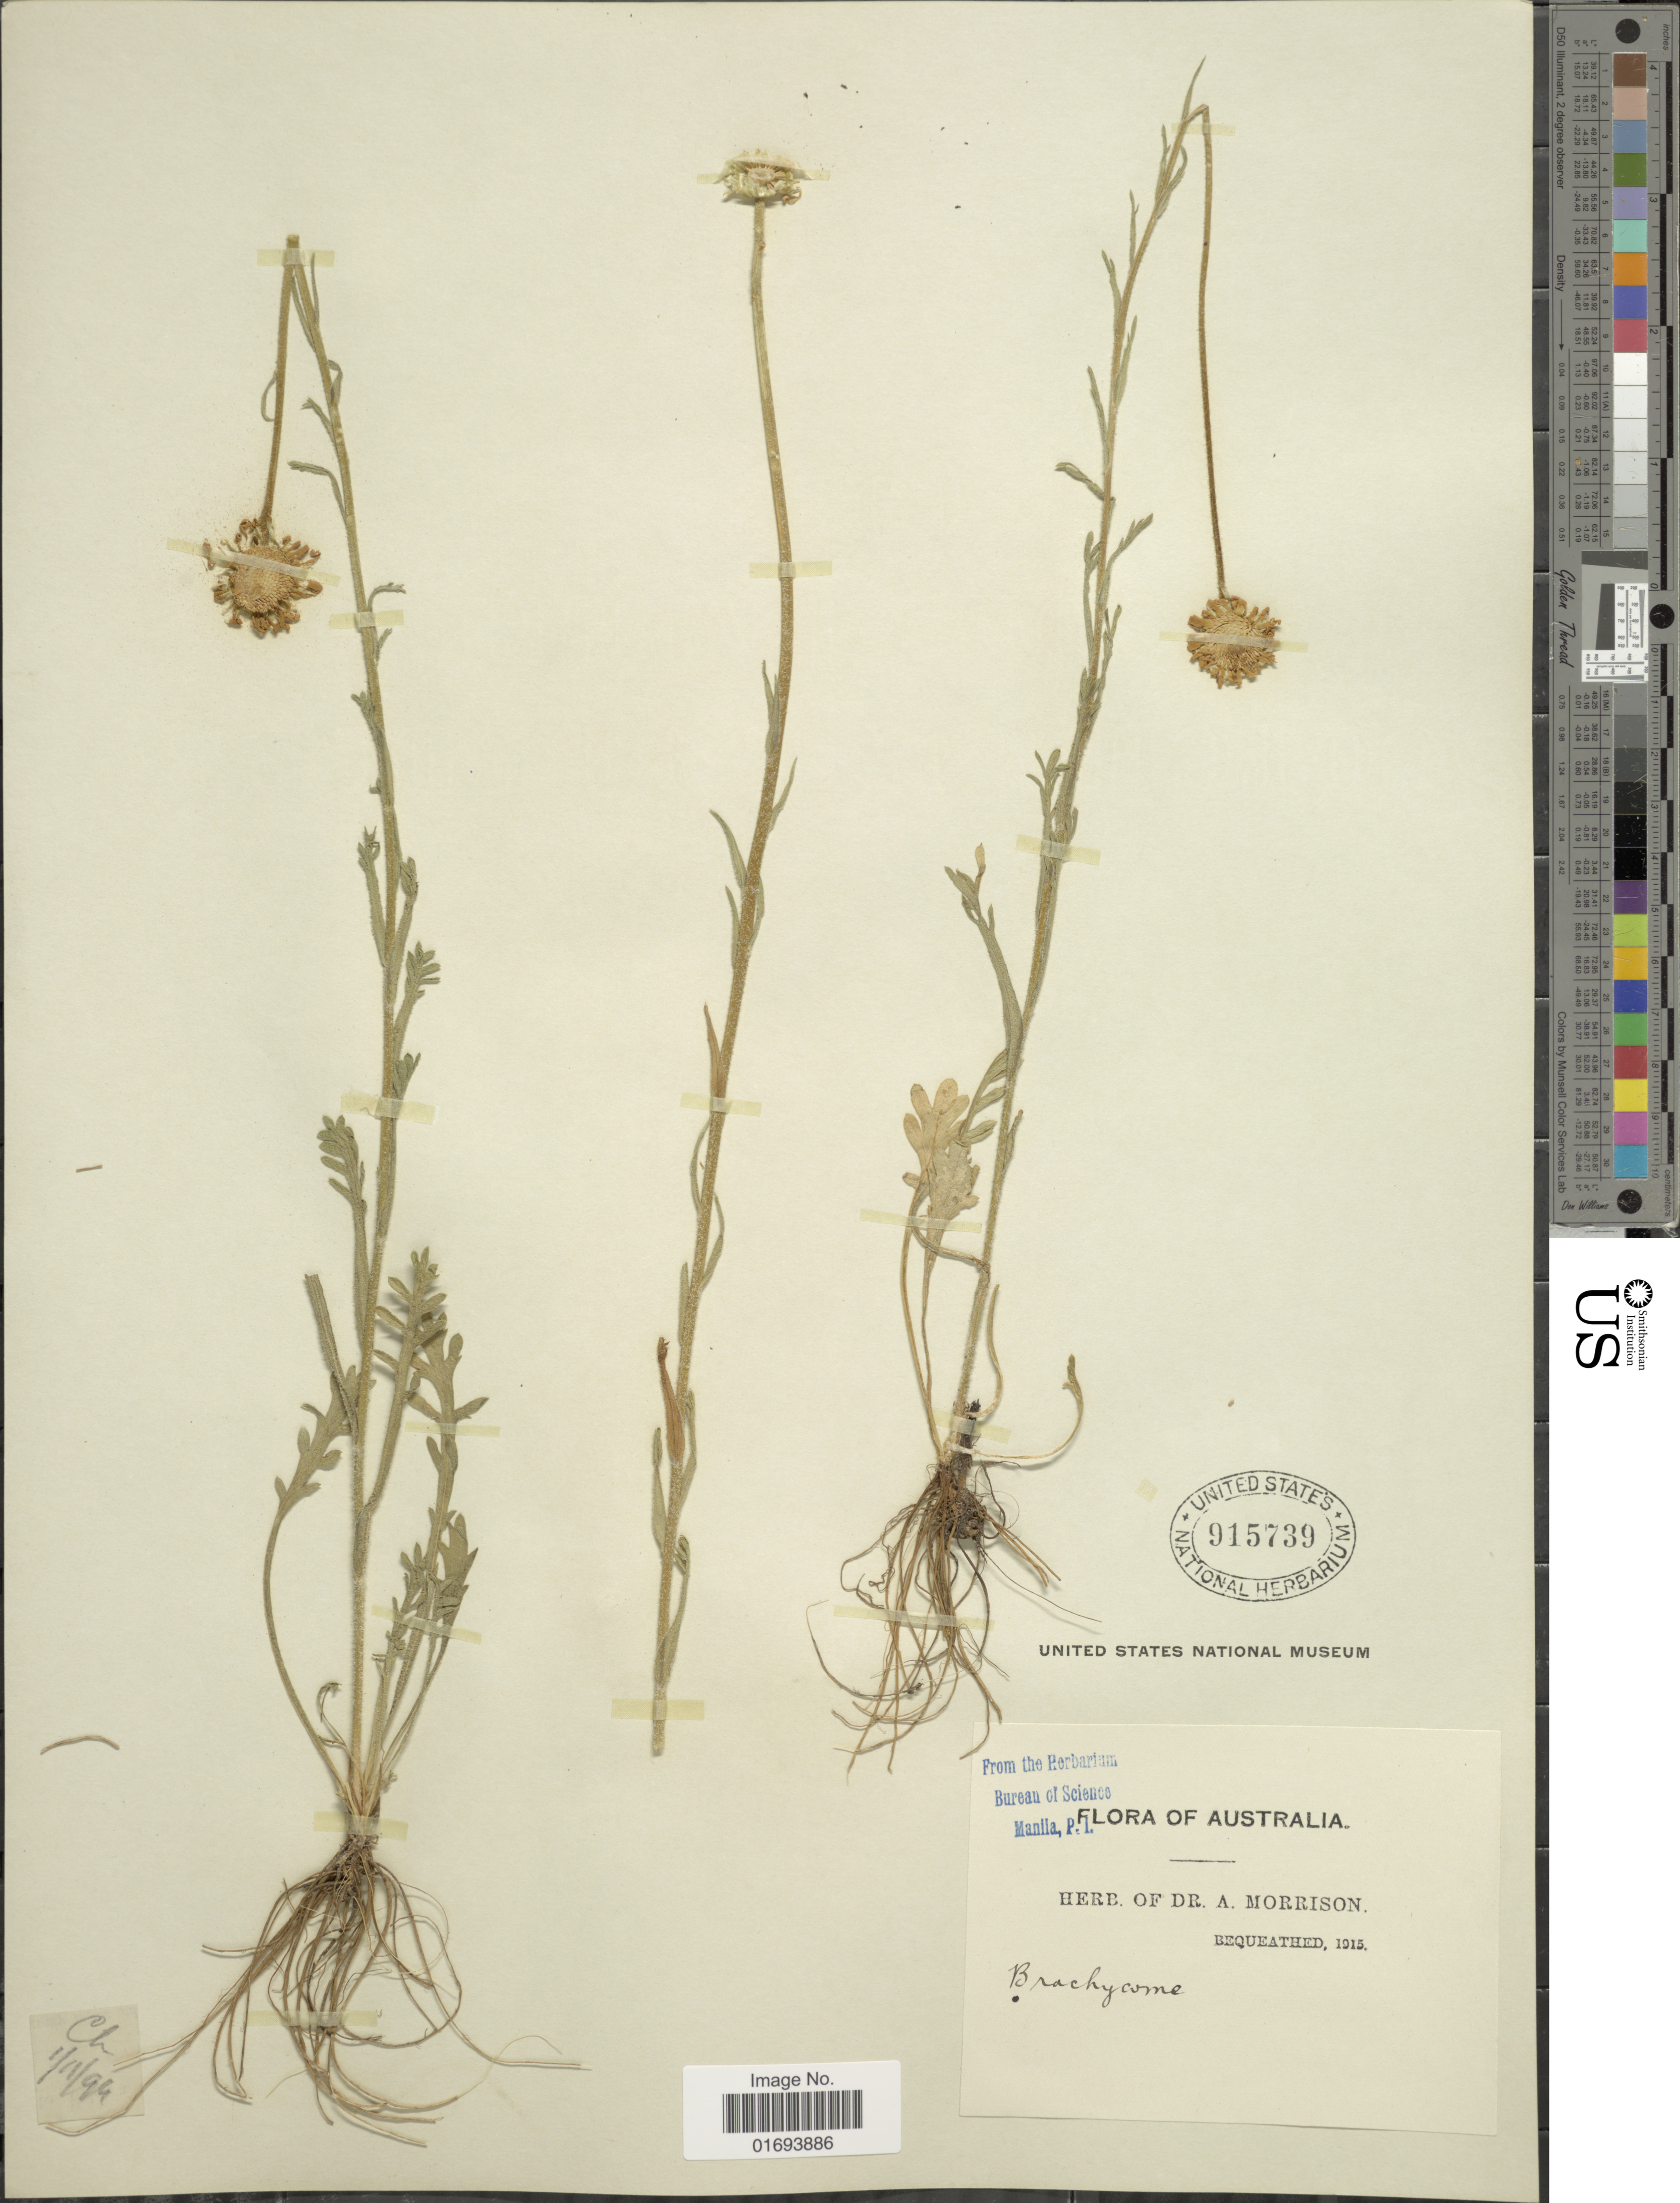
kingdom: Plantae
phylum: Tracheophyta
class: Magnoliopsida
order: Asterales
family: Asteraceae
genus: Brachyscome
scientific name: Brachyscome sp.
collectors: ex herb. Dr. A. Morrison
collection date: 1915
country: Australia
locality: Australia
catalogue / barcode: US 915739